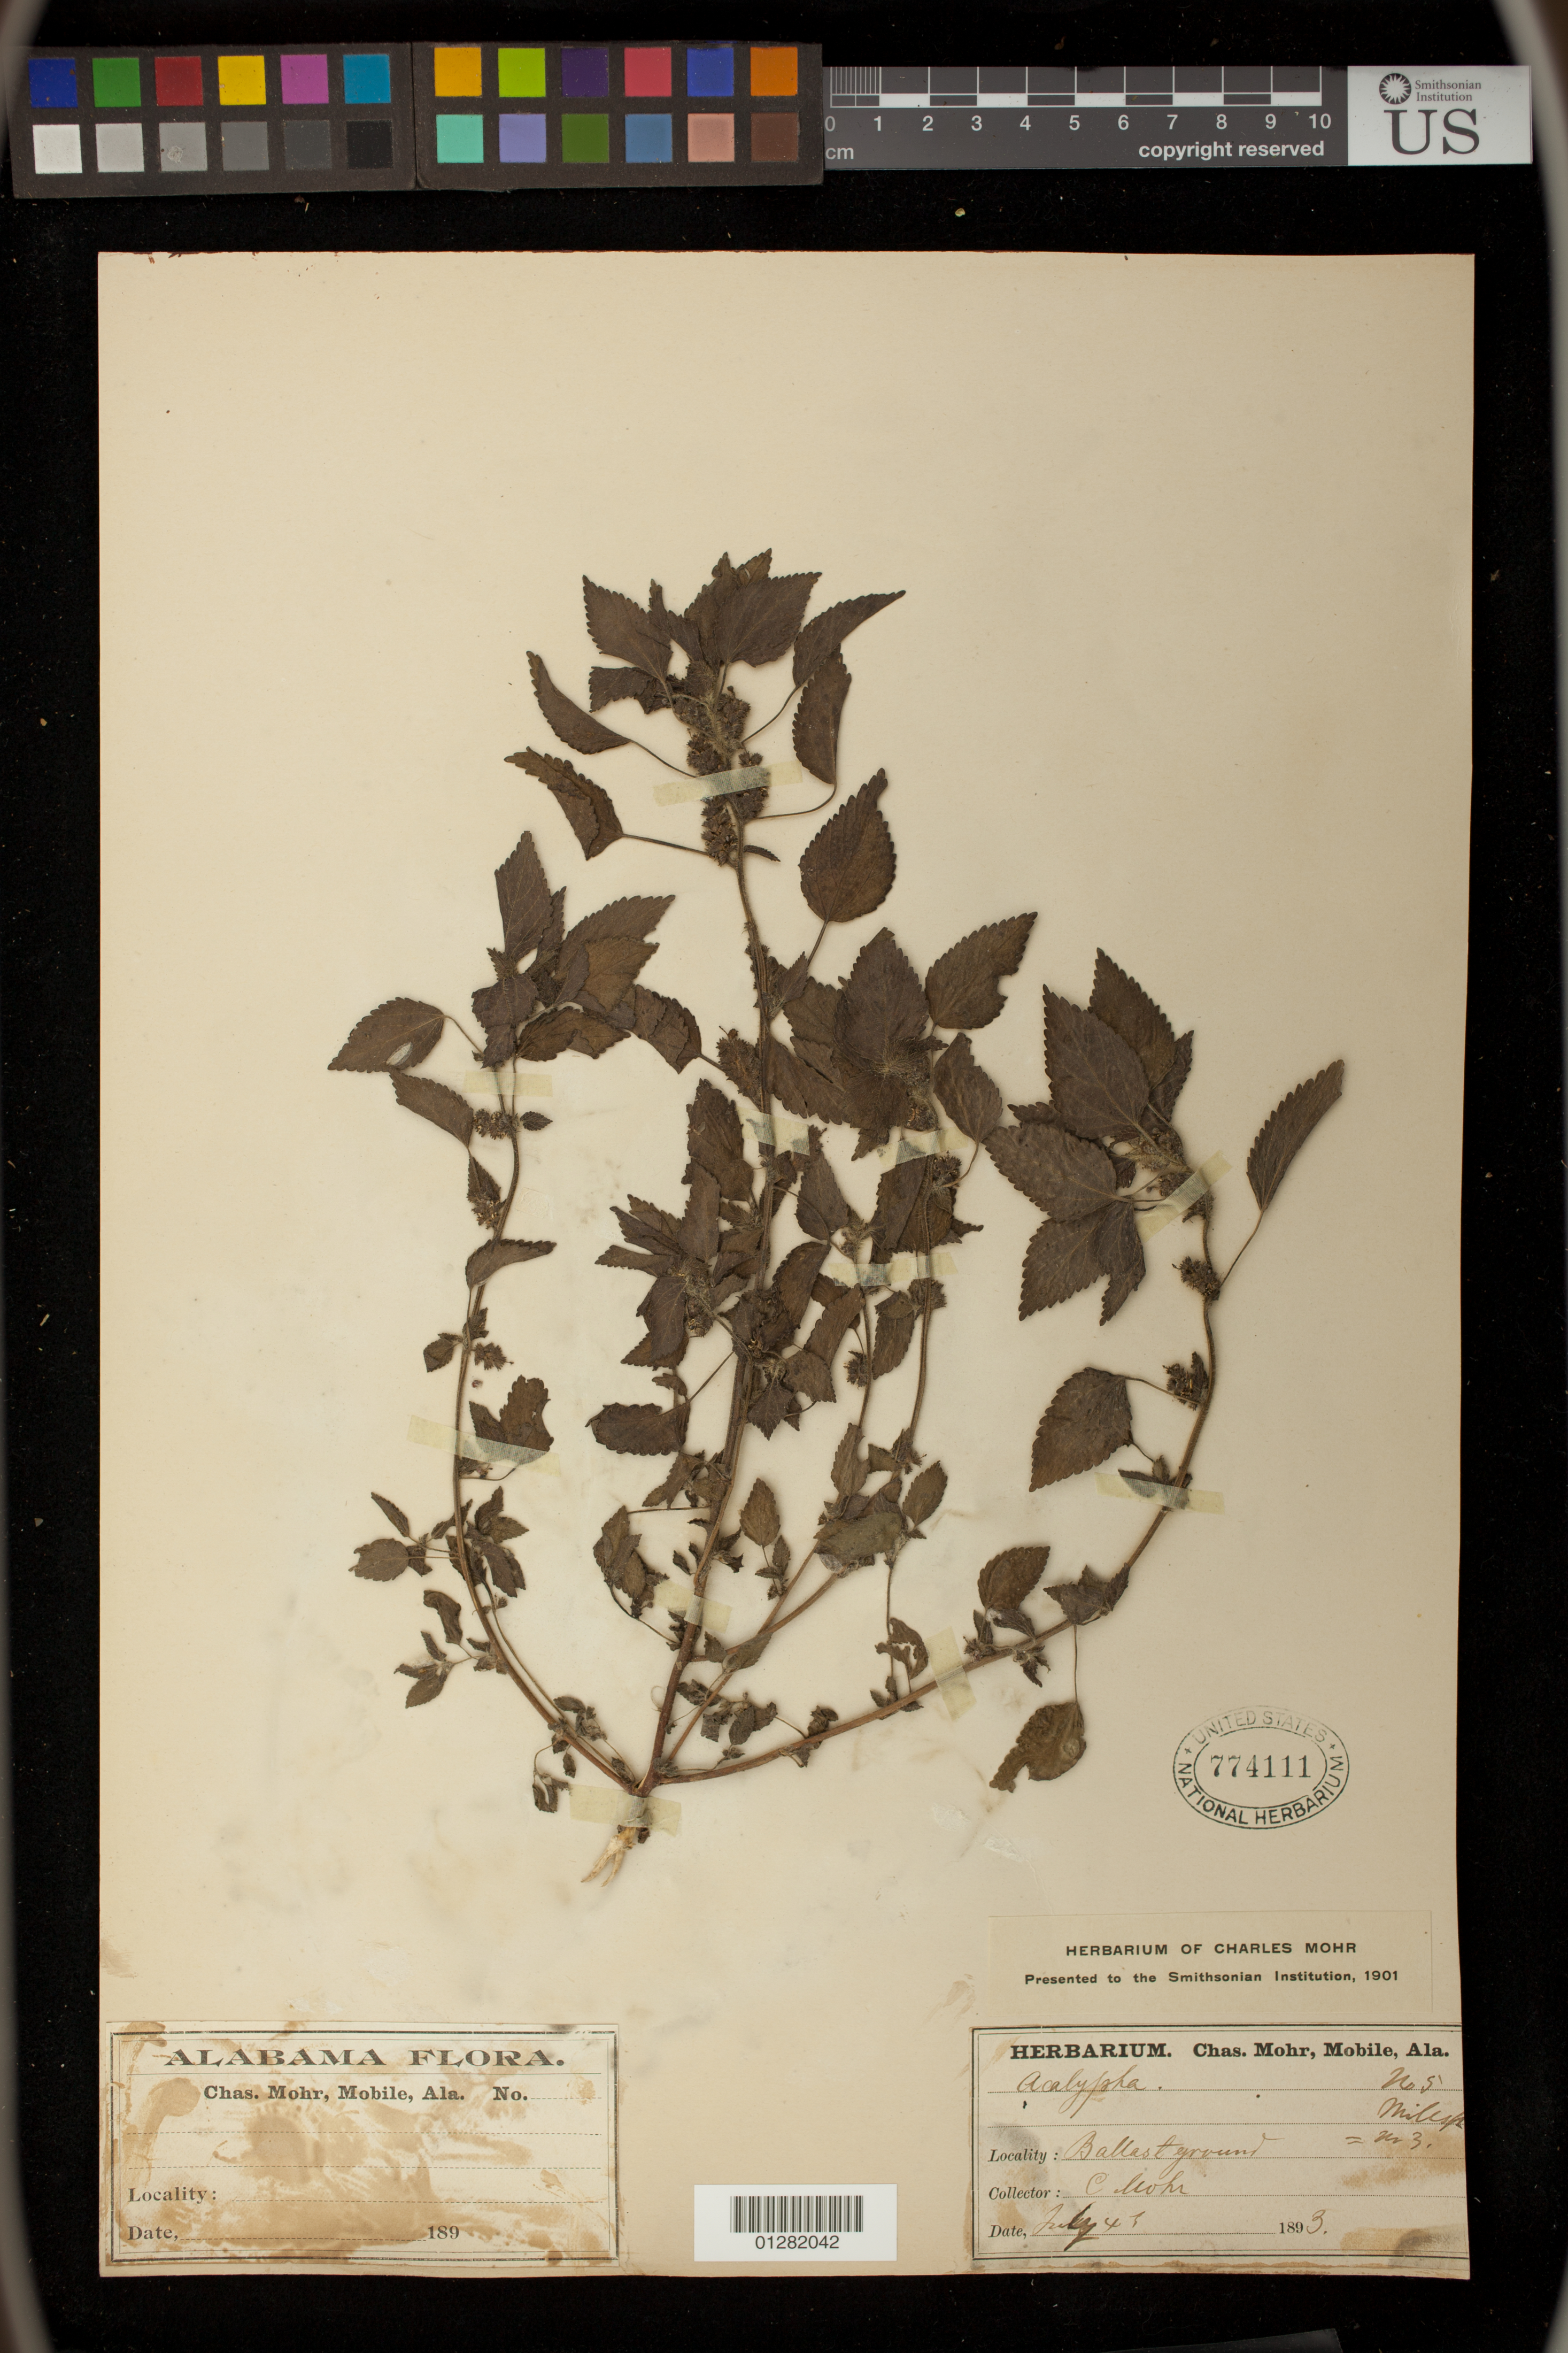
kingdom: Plantae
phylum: Tracheophyta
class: Magnoliopsida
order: Malpighiales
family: Euphorbiaceae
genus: Acalypha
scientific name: Acalypha sp.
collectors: C. T. Mohr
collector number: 5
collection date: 1893-07-04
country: United States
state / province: Alabama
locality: Ballast ground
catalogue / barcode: US 774111